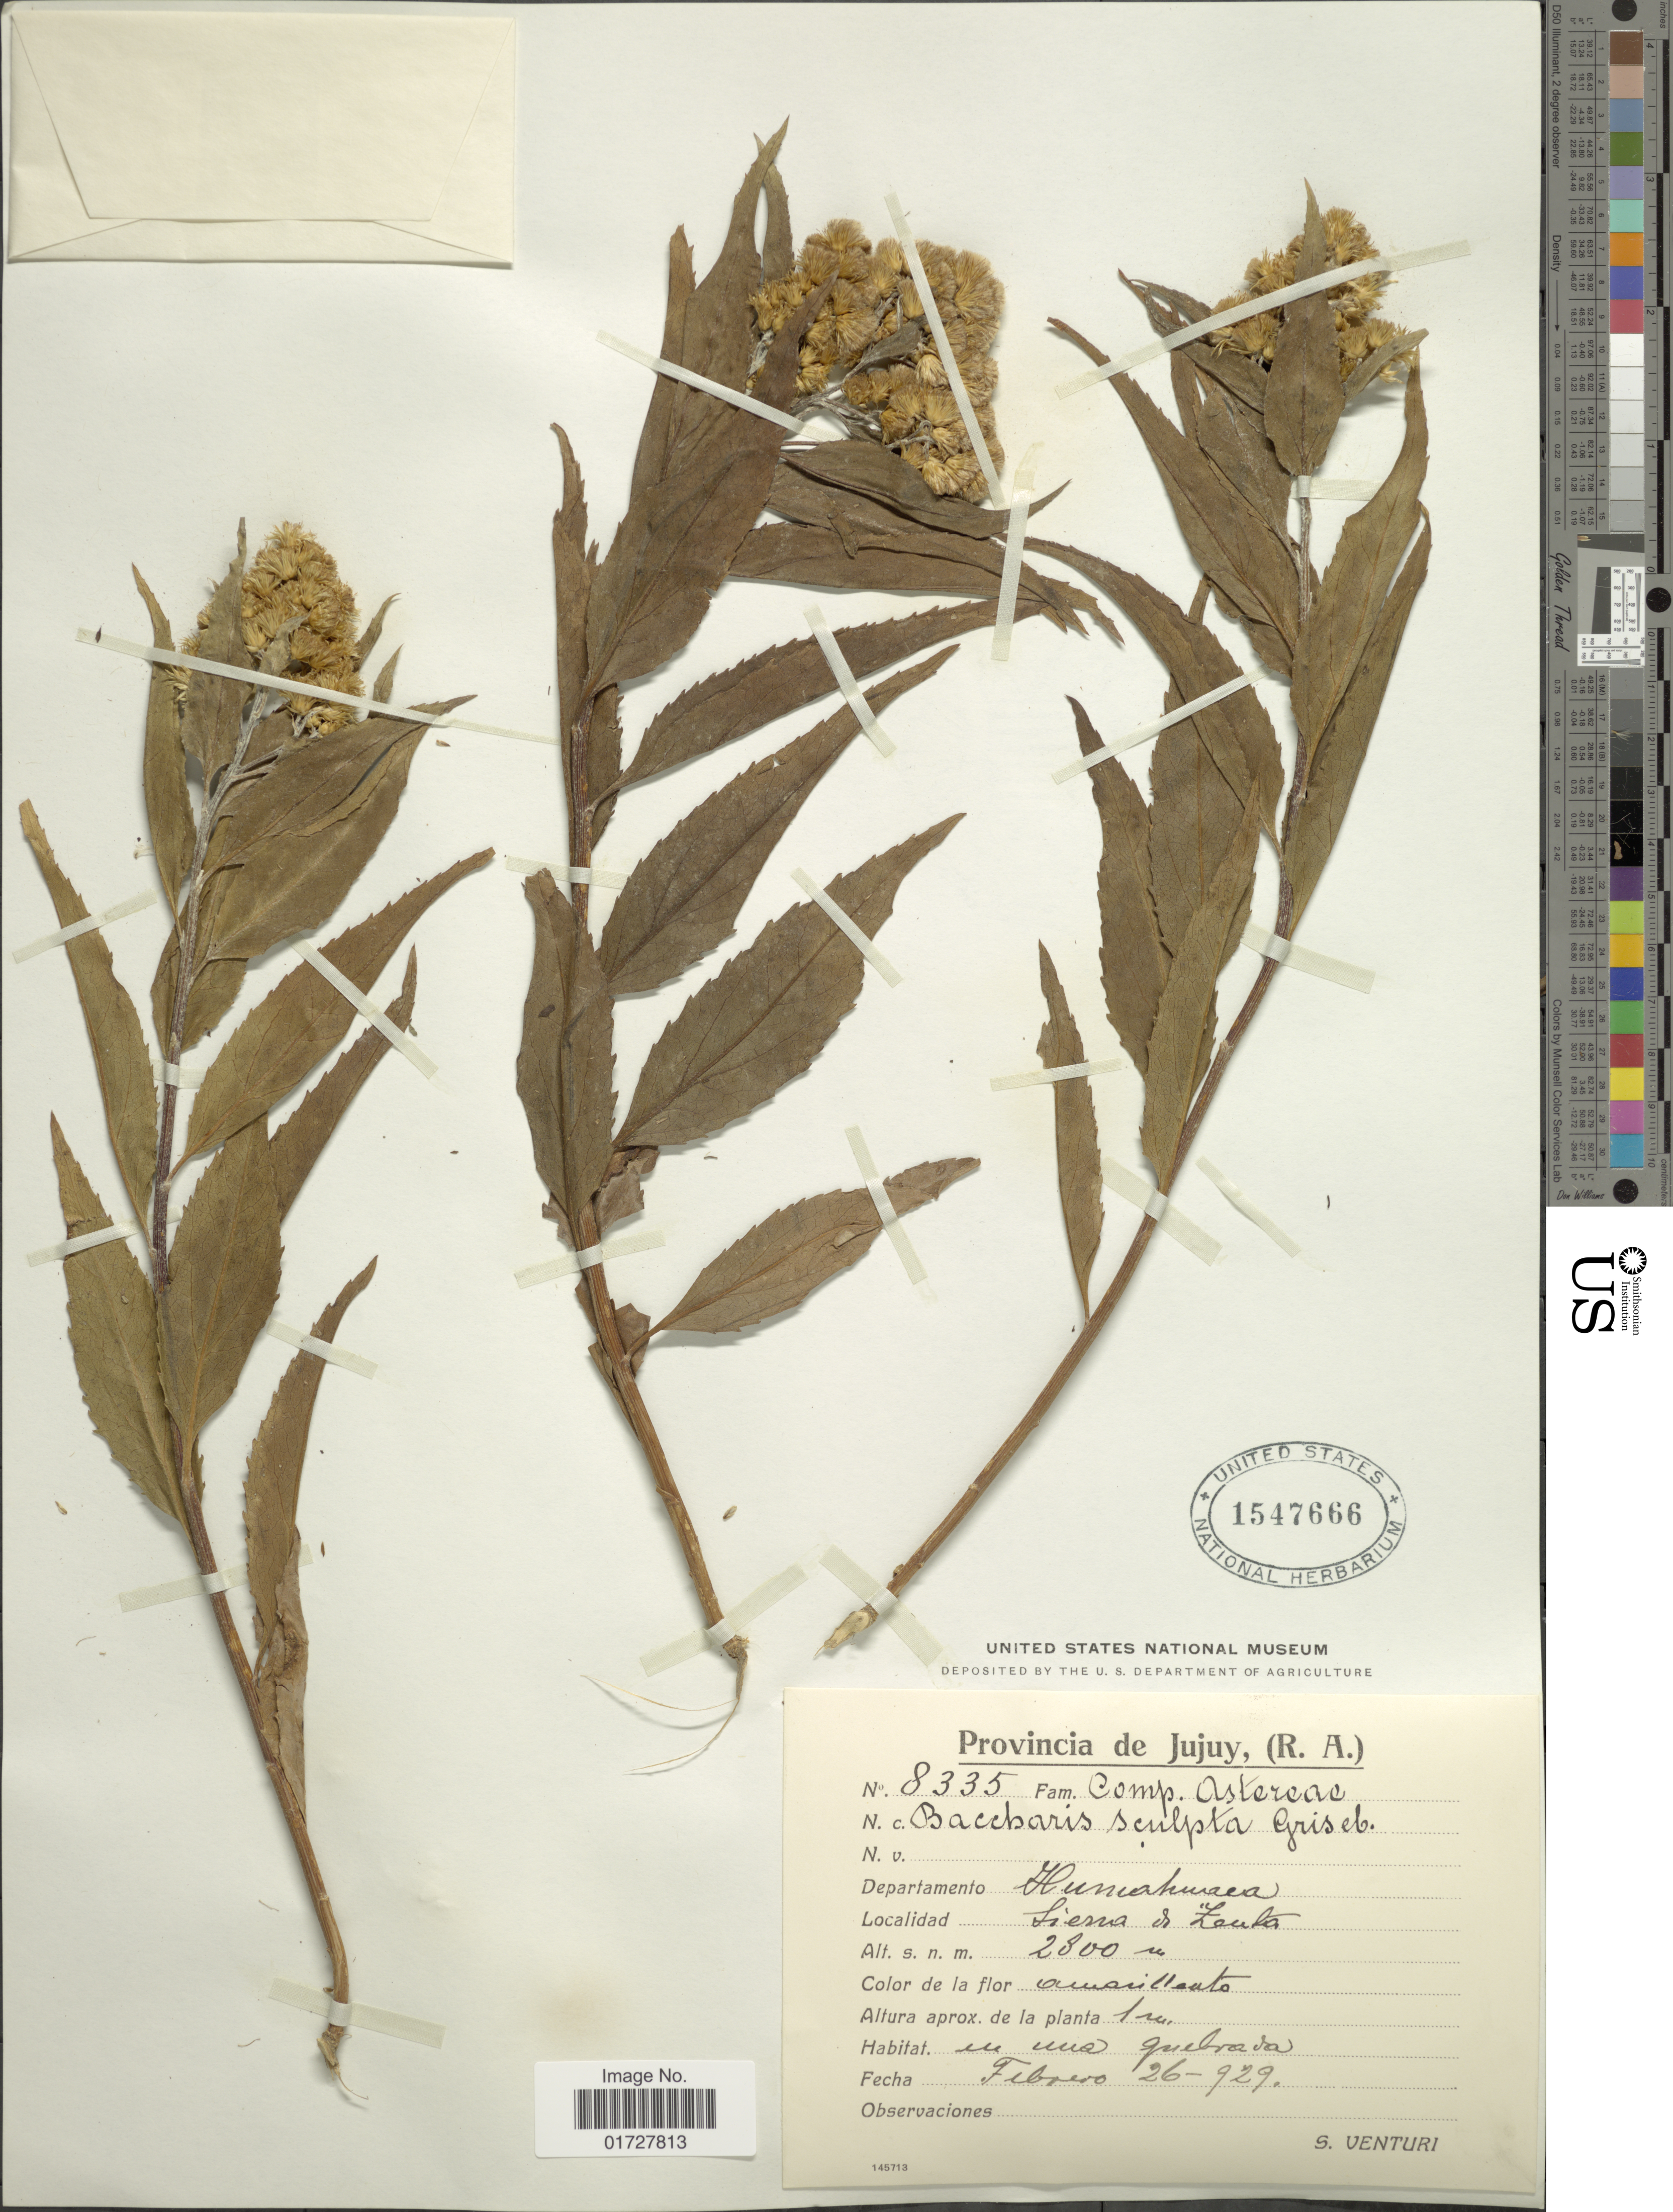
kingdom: Plantae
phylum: Tracheophyta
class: Magnoliopsida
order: Asterales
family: Asteraceae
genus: Baccharis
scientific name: Baccharis sculpta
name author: Griseb.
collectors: S. Venturi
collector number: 8335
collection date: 1929-02-26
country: Argentina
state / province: Jujuy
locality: Departamento Humahuasca, Sierra de Zenta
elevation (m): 2800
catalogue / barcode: US 1547666